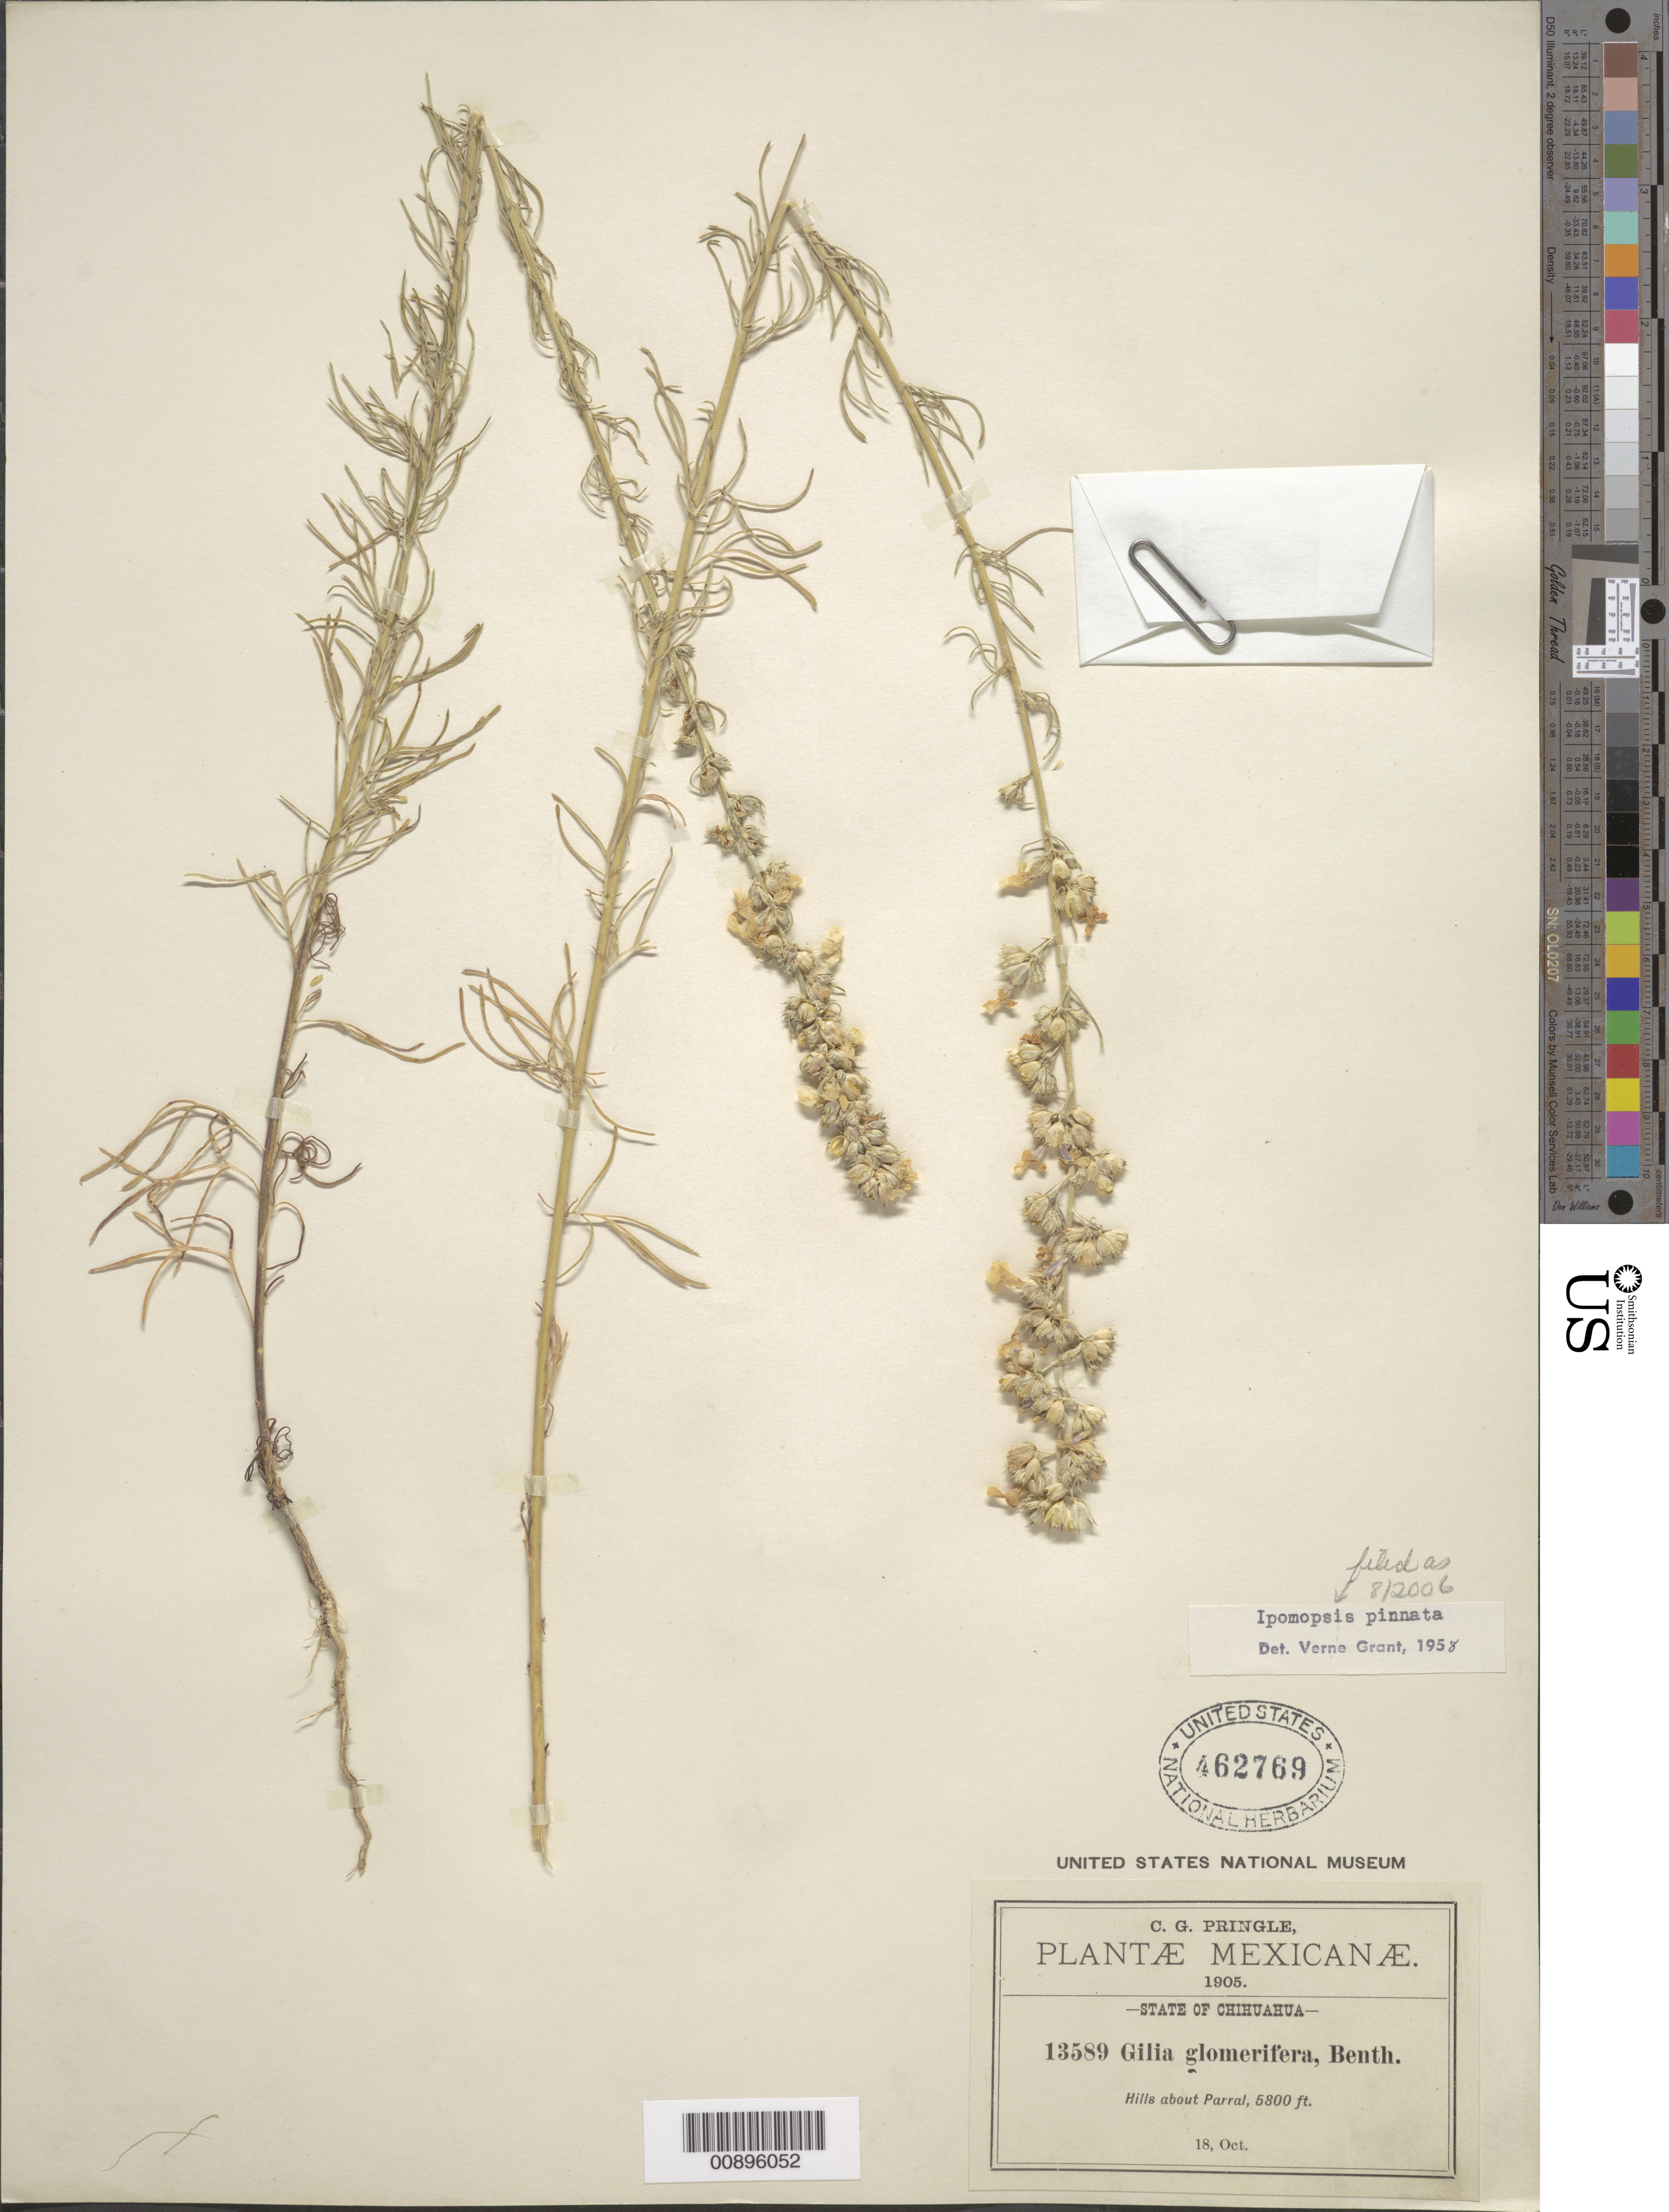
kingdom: Plantae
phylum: Tracheophyta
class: Magnoliopsida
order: Ericales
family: Polemoniaceae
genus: Ipomopsis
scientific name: Ipomopsis pinnata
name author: (Cav.) V.E. Grant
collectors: C. G. Pringle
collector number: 13589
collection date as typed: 18 Oct 1905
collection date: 1905-10-18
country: Mexico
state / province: Chihuahua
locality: Hills about Parral, Chihuahua.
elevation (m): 1768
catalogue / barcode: US 462769